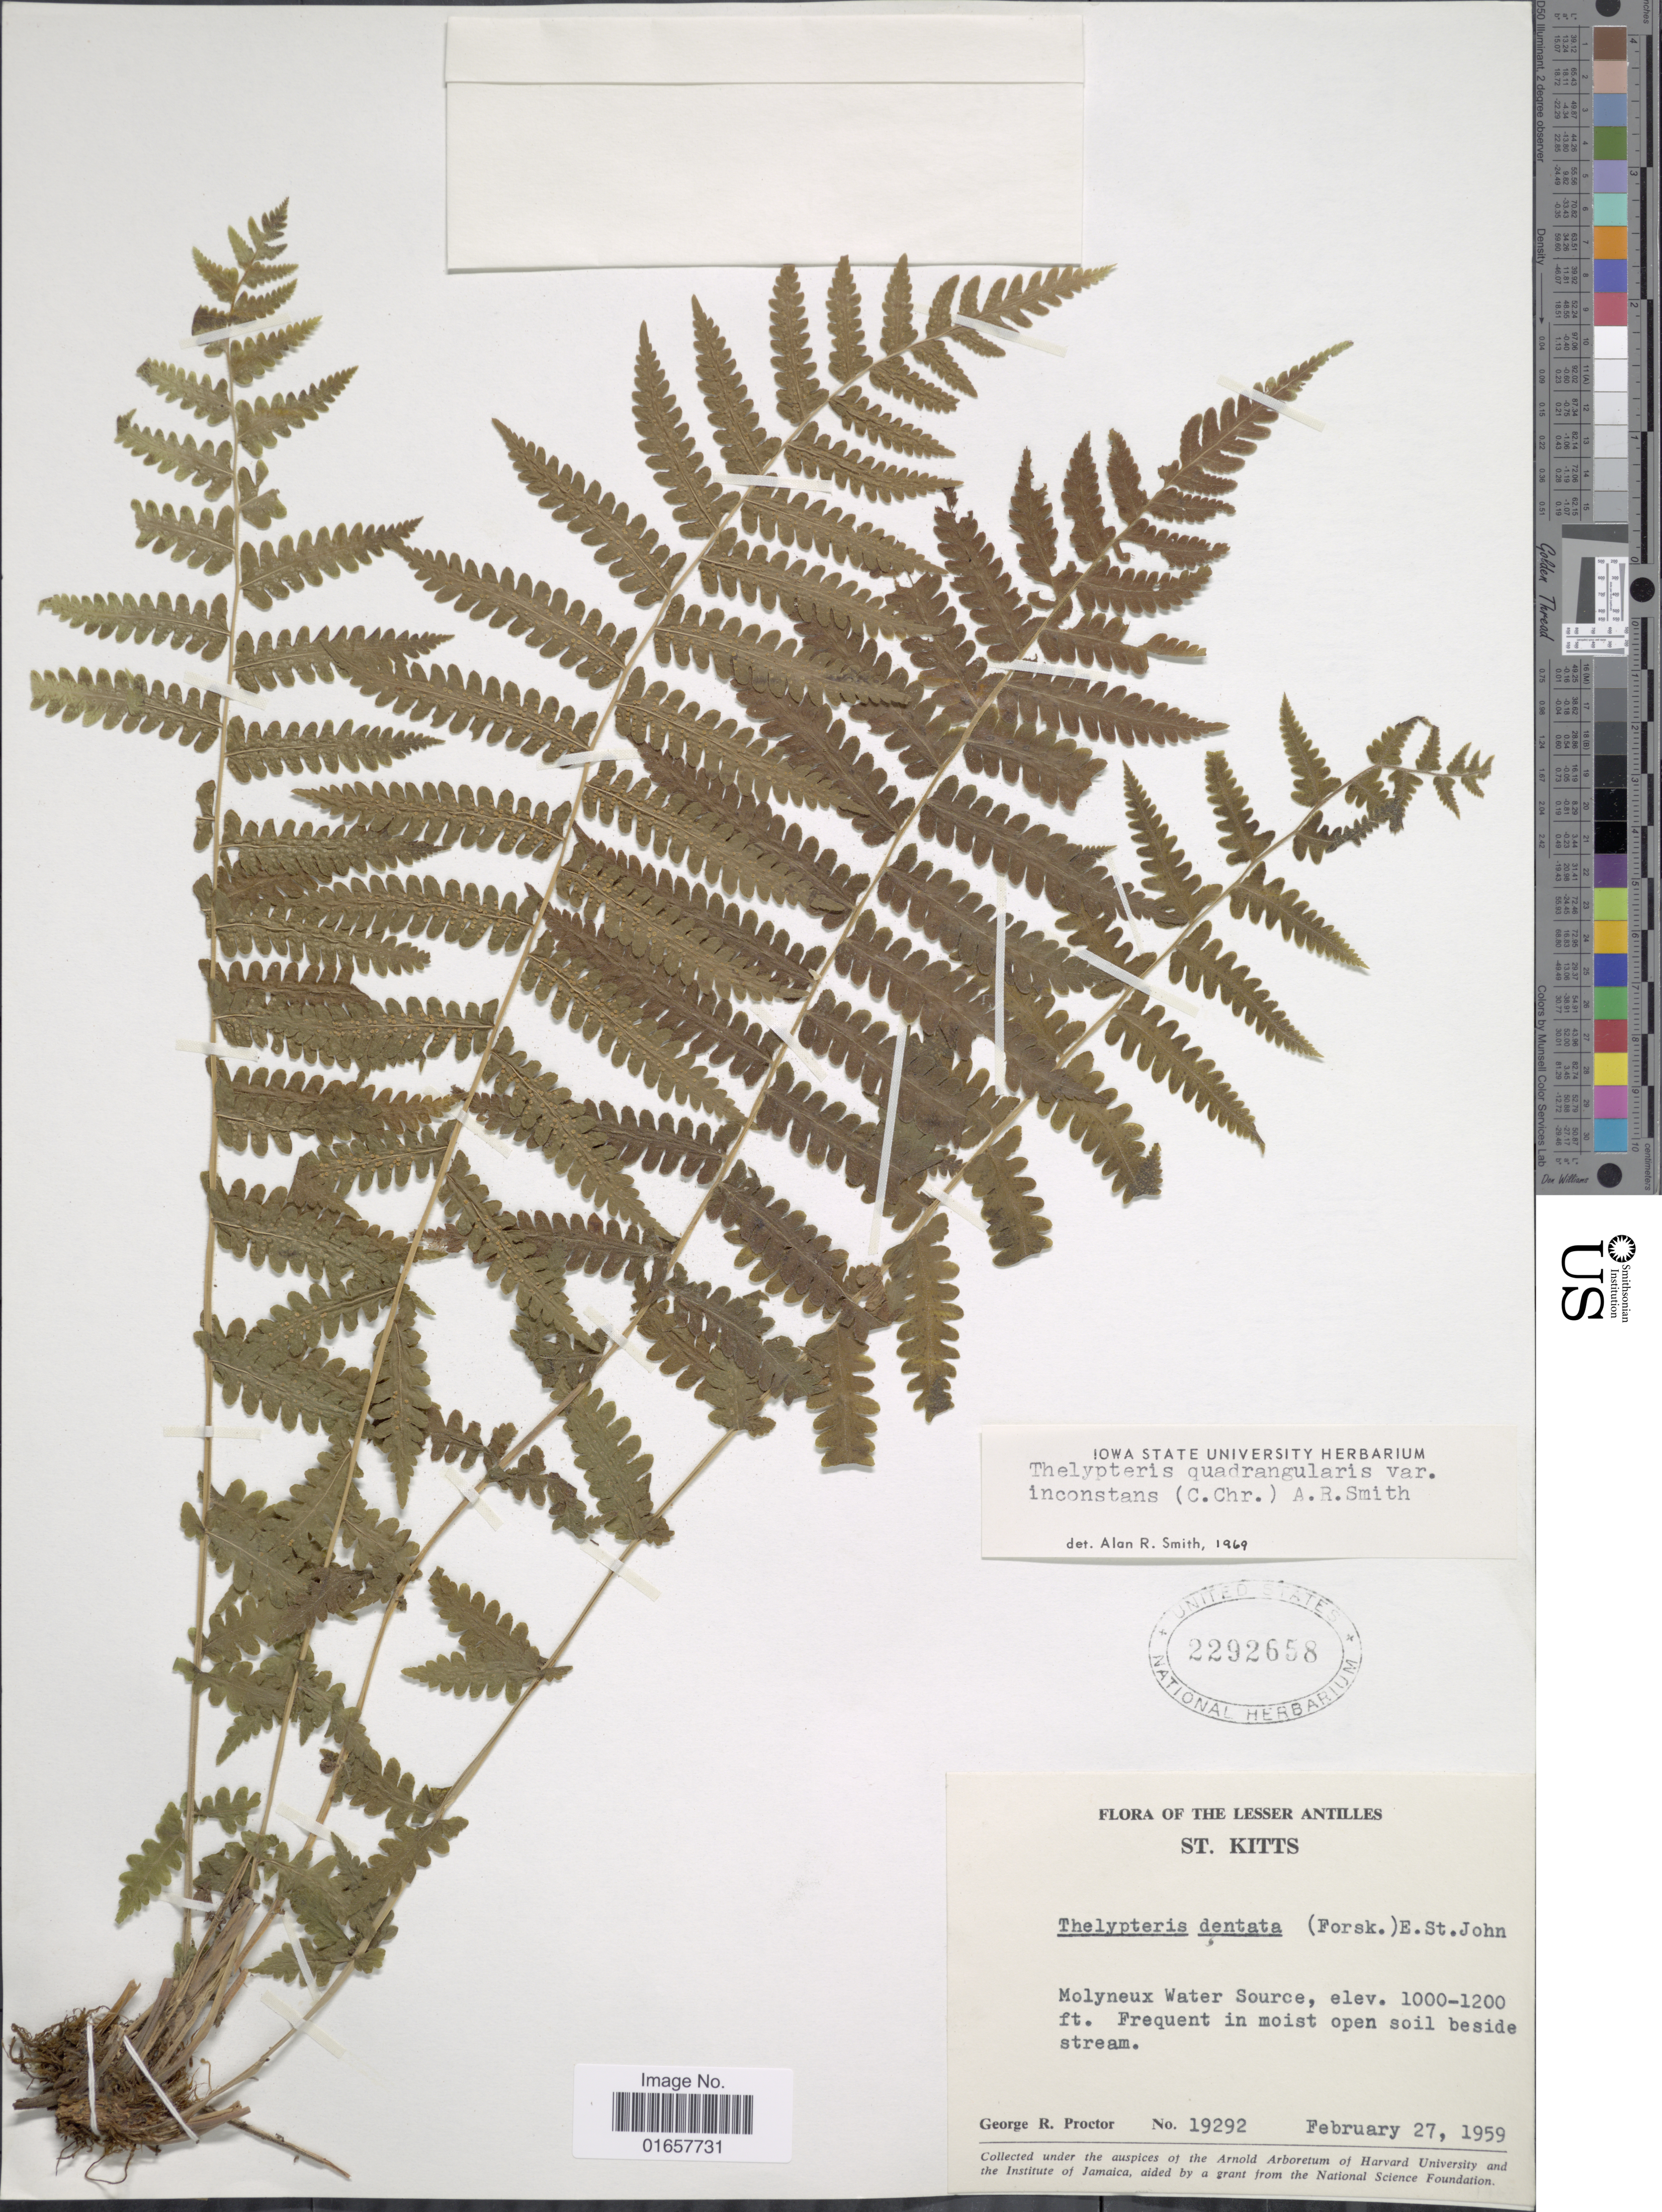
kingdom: Plantae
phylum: Tracheophyta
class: Polypodiopsida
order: Polypodiales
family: Thelypteridaceae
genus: Christella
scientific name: Christella hispidula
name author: (Decne.) Holttum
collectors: G. R. Proctor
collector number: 19292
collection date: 1959-02-27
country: St. Christopher-Nevis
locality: The Lesser Antilles, St, Kitts, Molyneux Water Source.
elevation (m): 305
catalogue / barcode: US 2292658